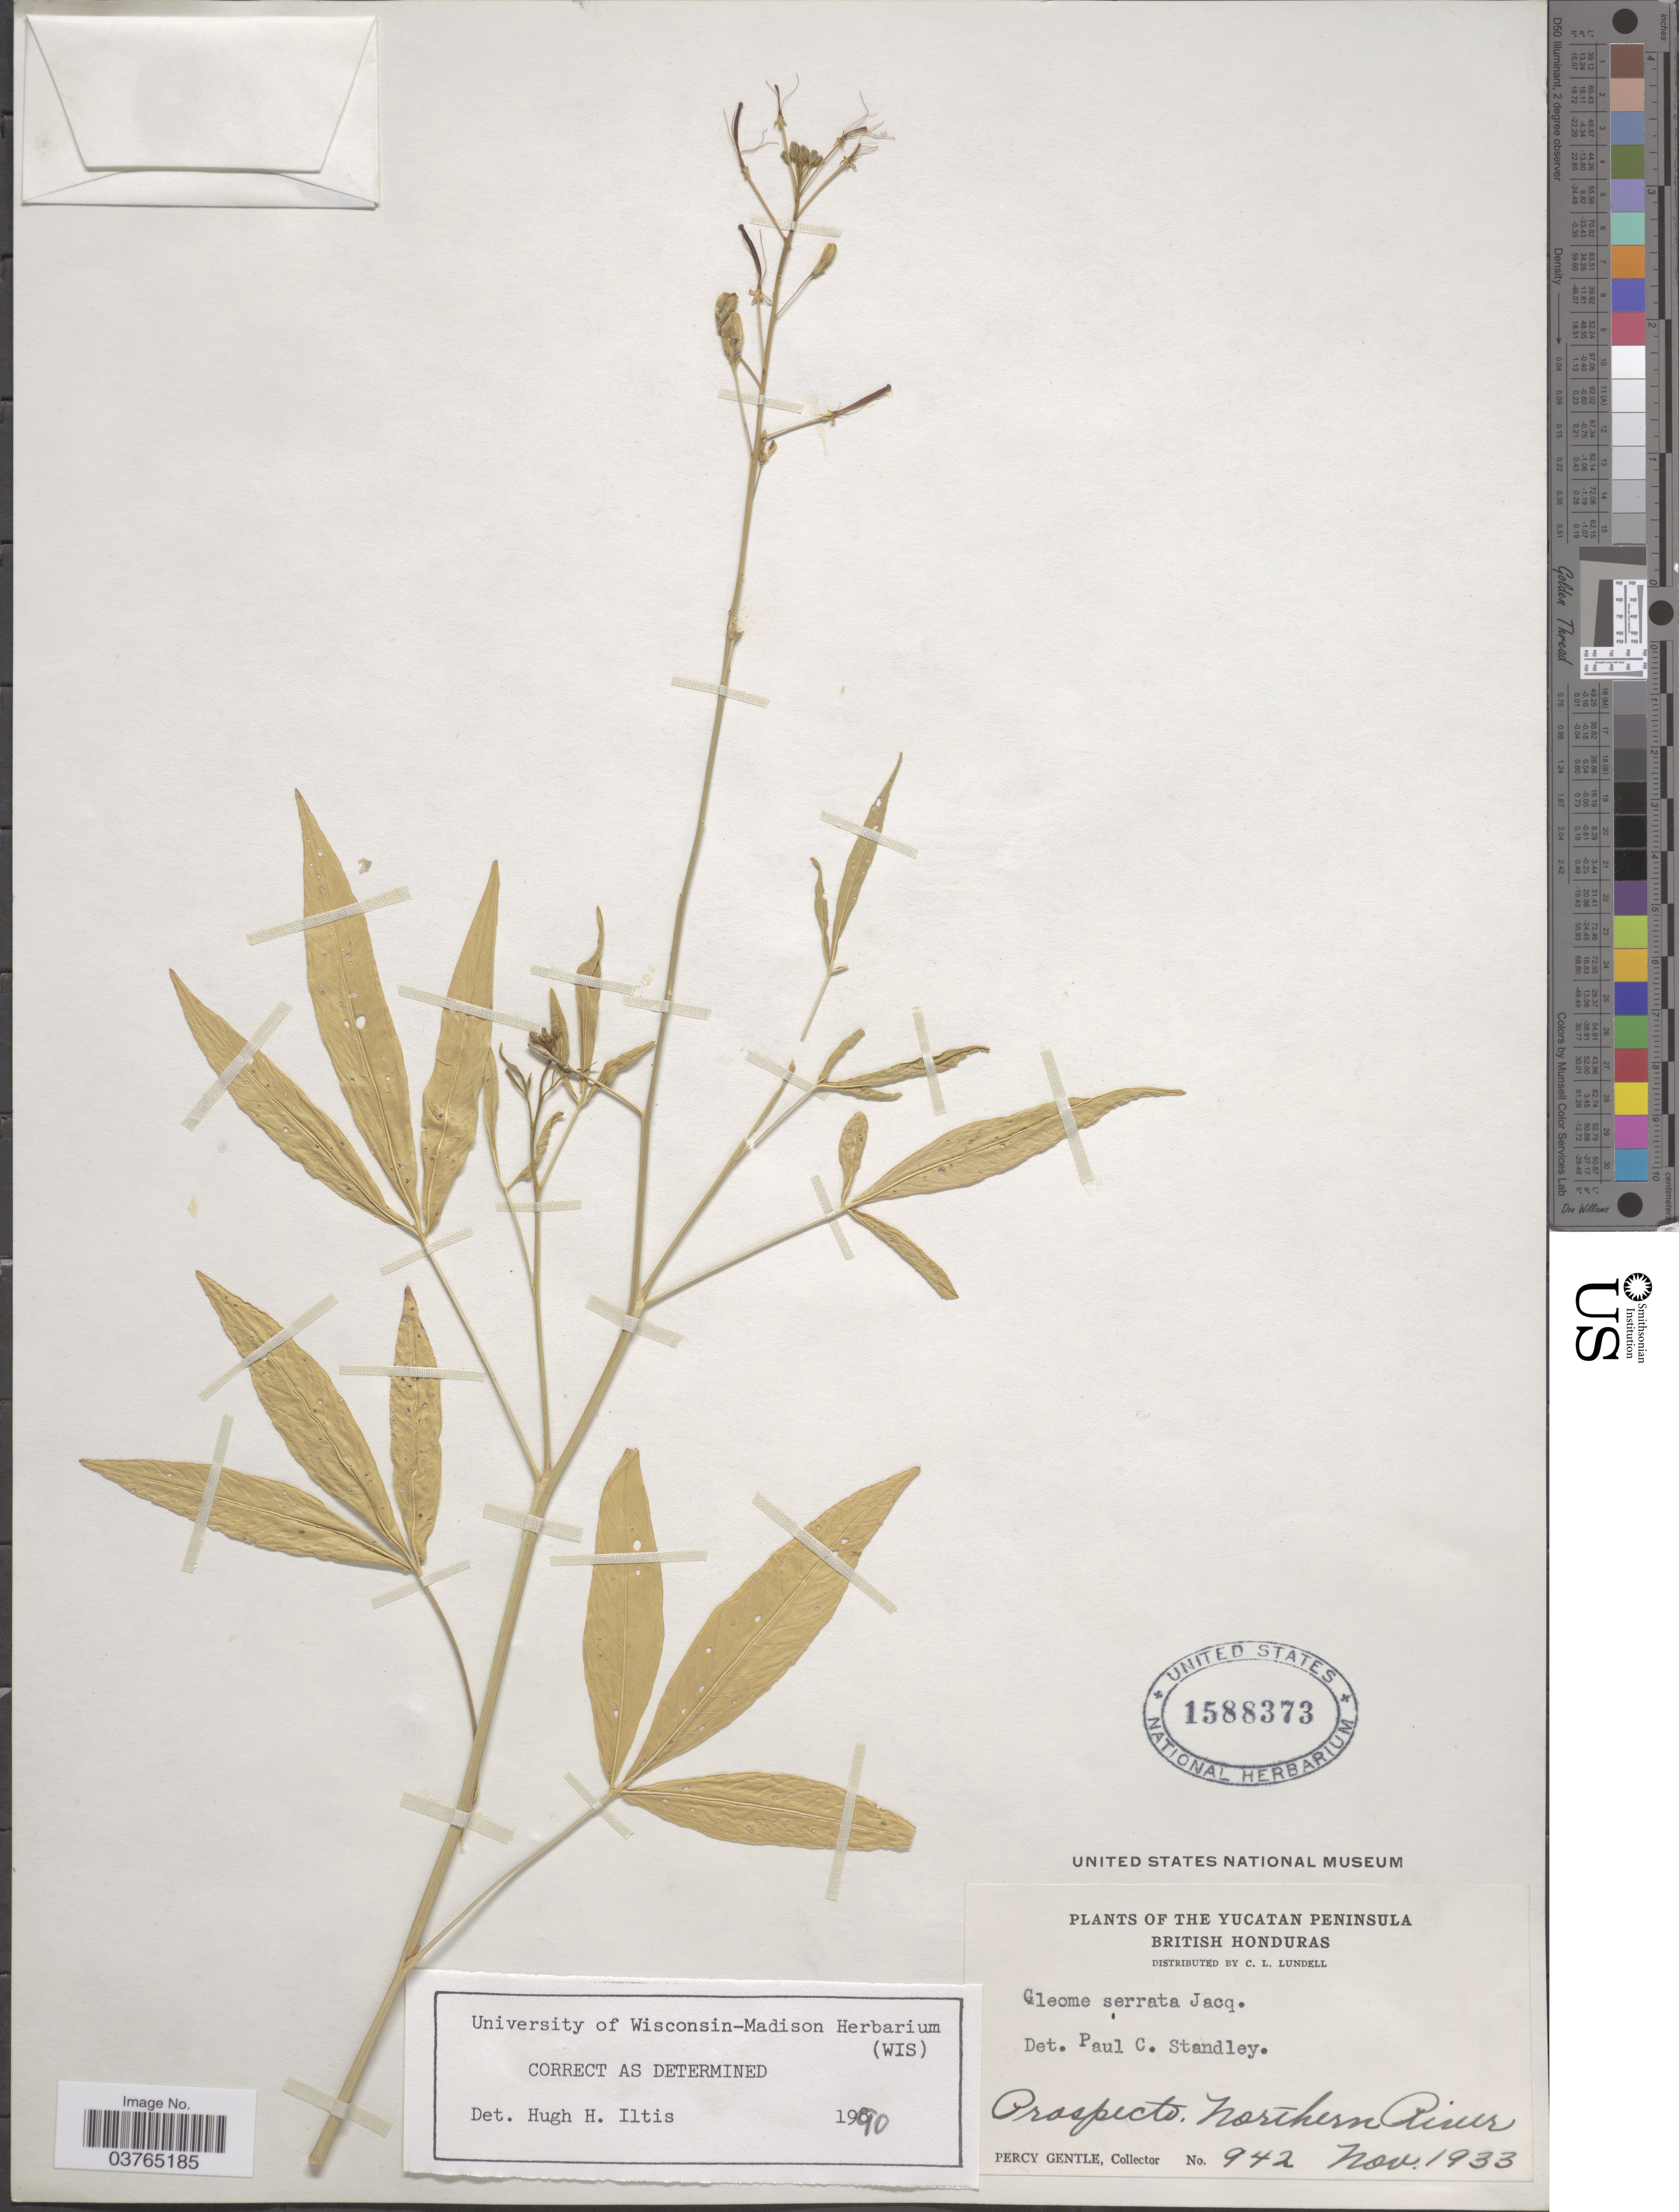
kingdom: Plantae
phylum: Tracheophyta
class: Magnoliopsida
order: Brassicales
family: Cleomaceae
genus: Cleoserrata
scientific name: Cleoserrata serrata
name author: (Jacq.) Iltis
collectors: P. H. Gentle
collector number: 942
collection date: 1933-11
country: Belize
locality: The Yucatan Peninsula. British Honduras. Prospecto. Northern River.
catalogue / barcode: US 1588373